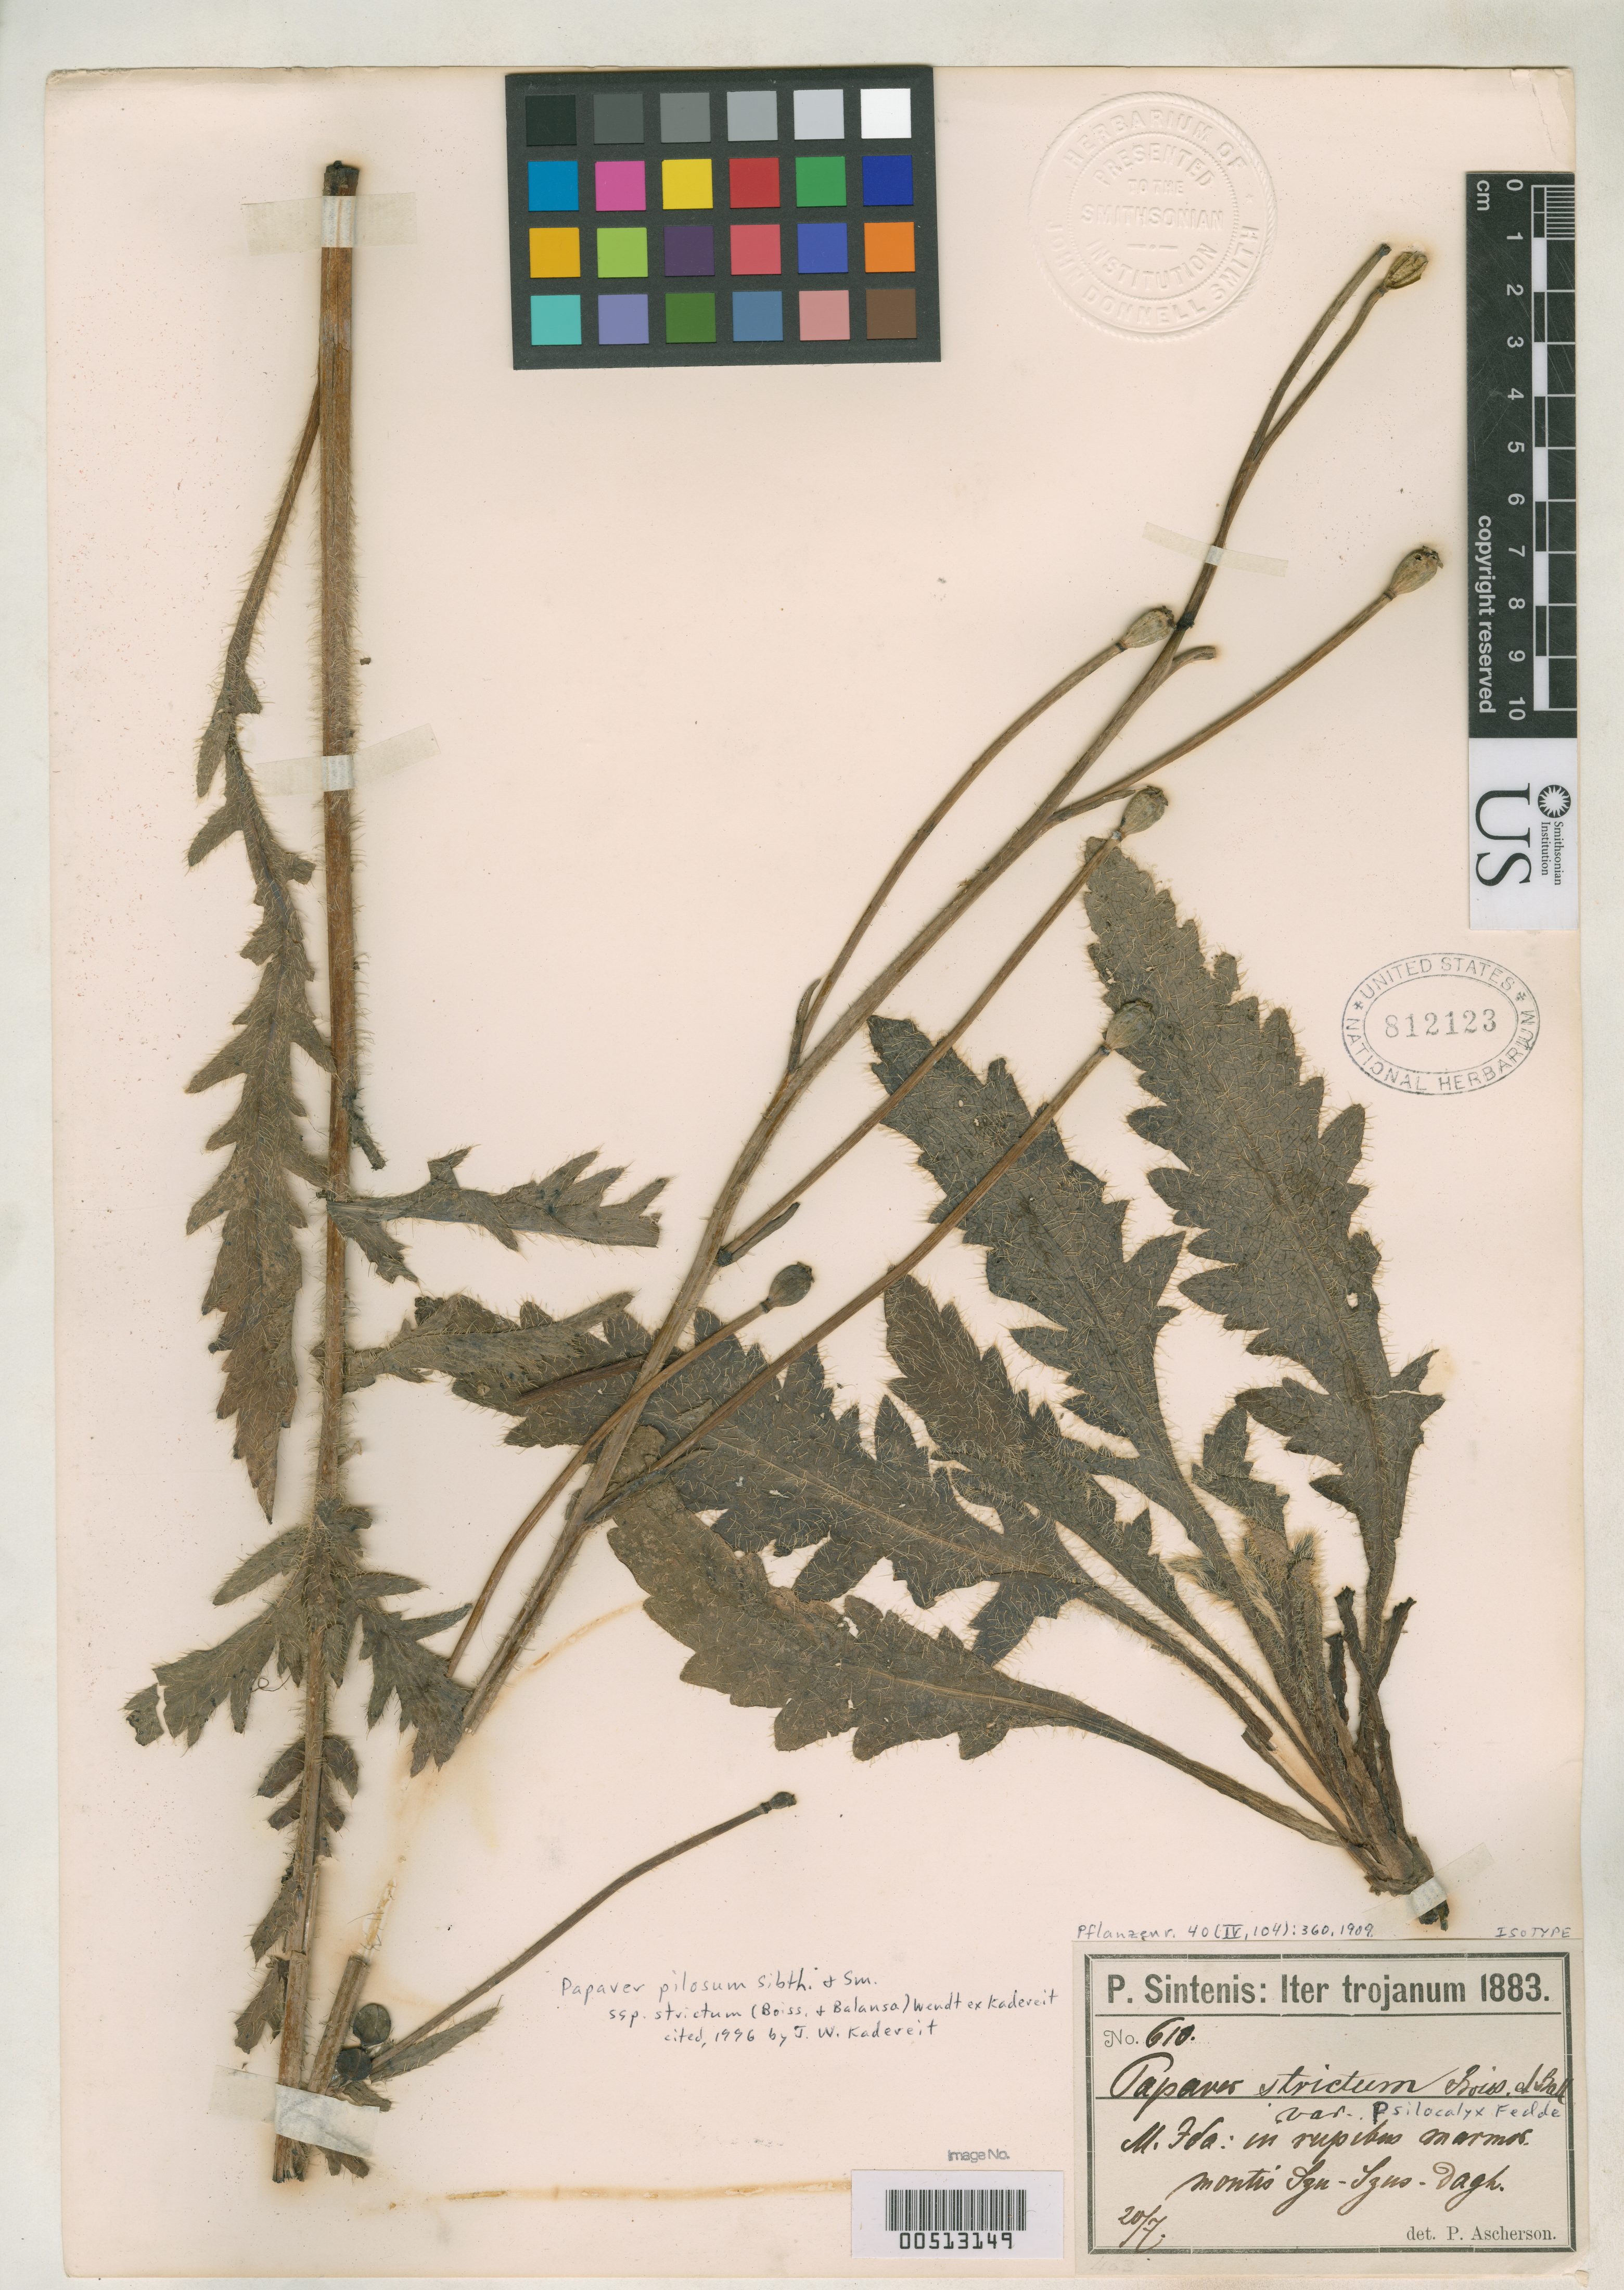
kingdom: Plantae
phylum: Tracheophyta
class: Magnoliopsida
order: Ranunculales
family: Papaveraceae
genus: Papaver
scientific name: Papaver strictum var. psilocalyx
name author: Fedde in Engl.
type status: Isotype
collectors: P. Sintenis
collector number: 610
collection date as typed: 20 Jul 1883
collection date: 1883-07-20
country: Turkey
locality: Inter Trojanum, Mt. Ida, Montis Szu-Szus-Dagh.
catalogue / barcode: US 812123